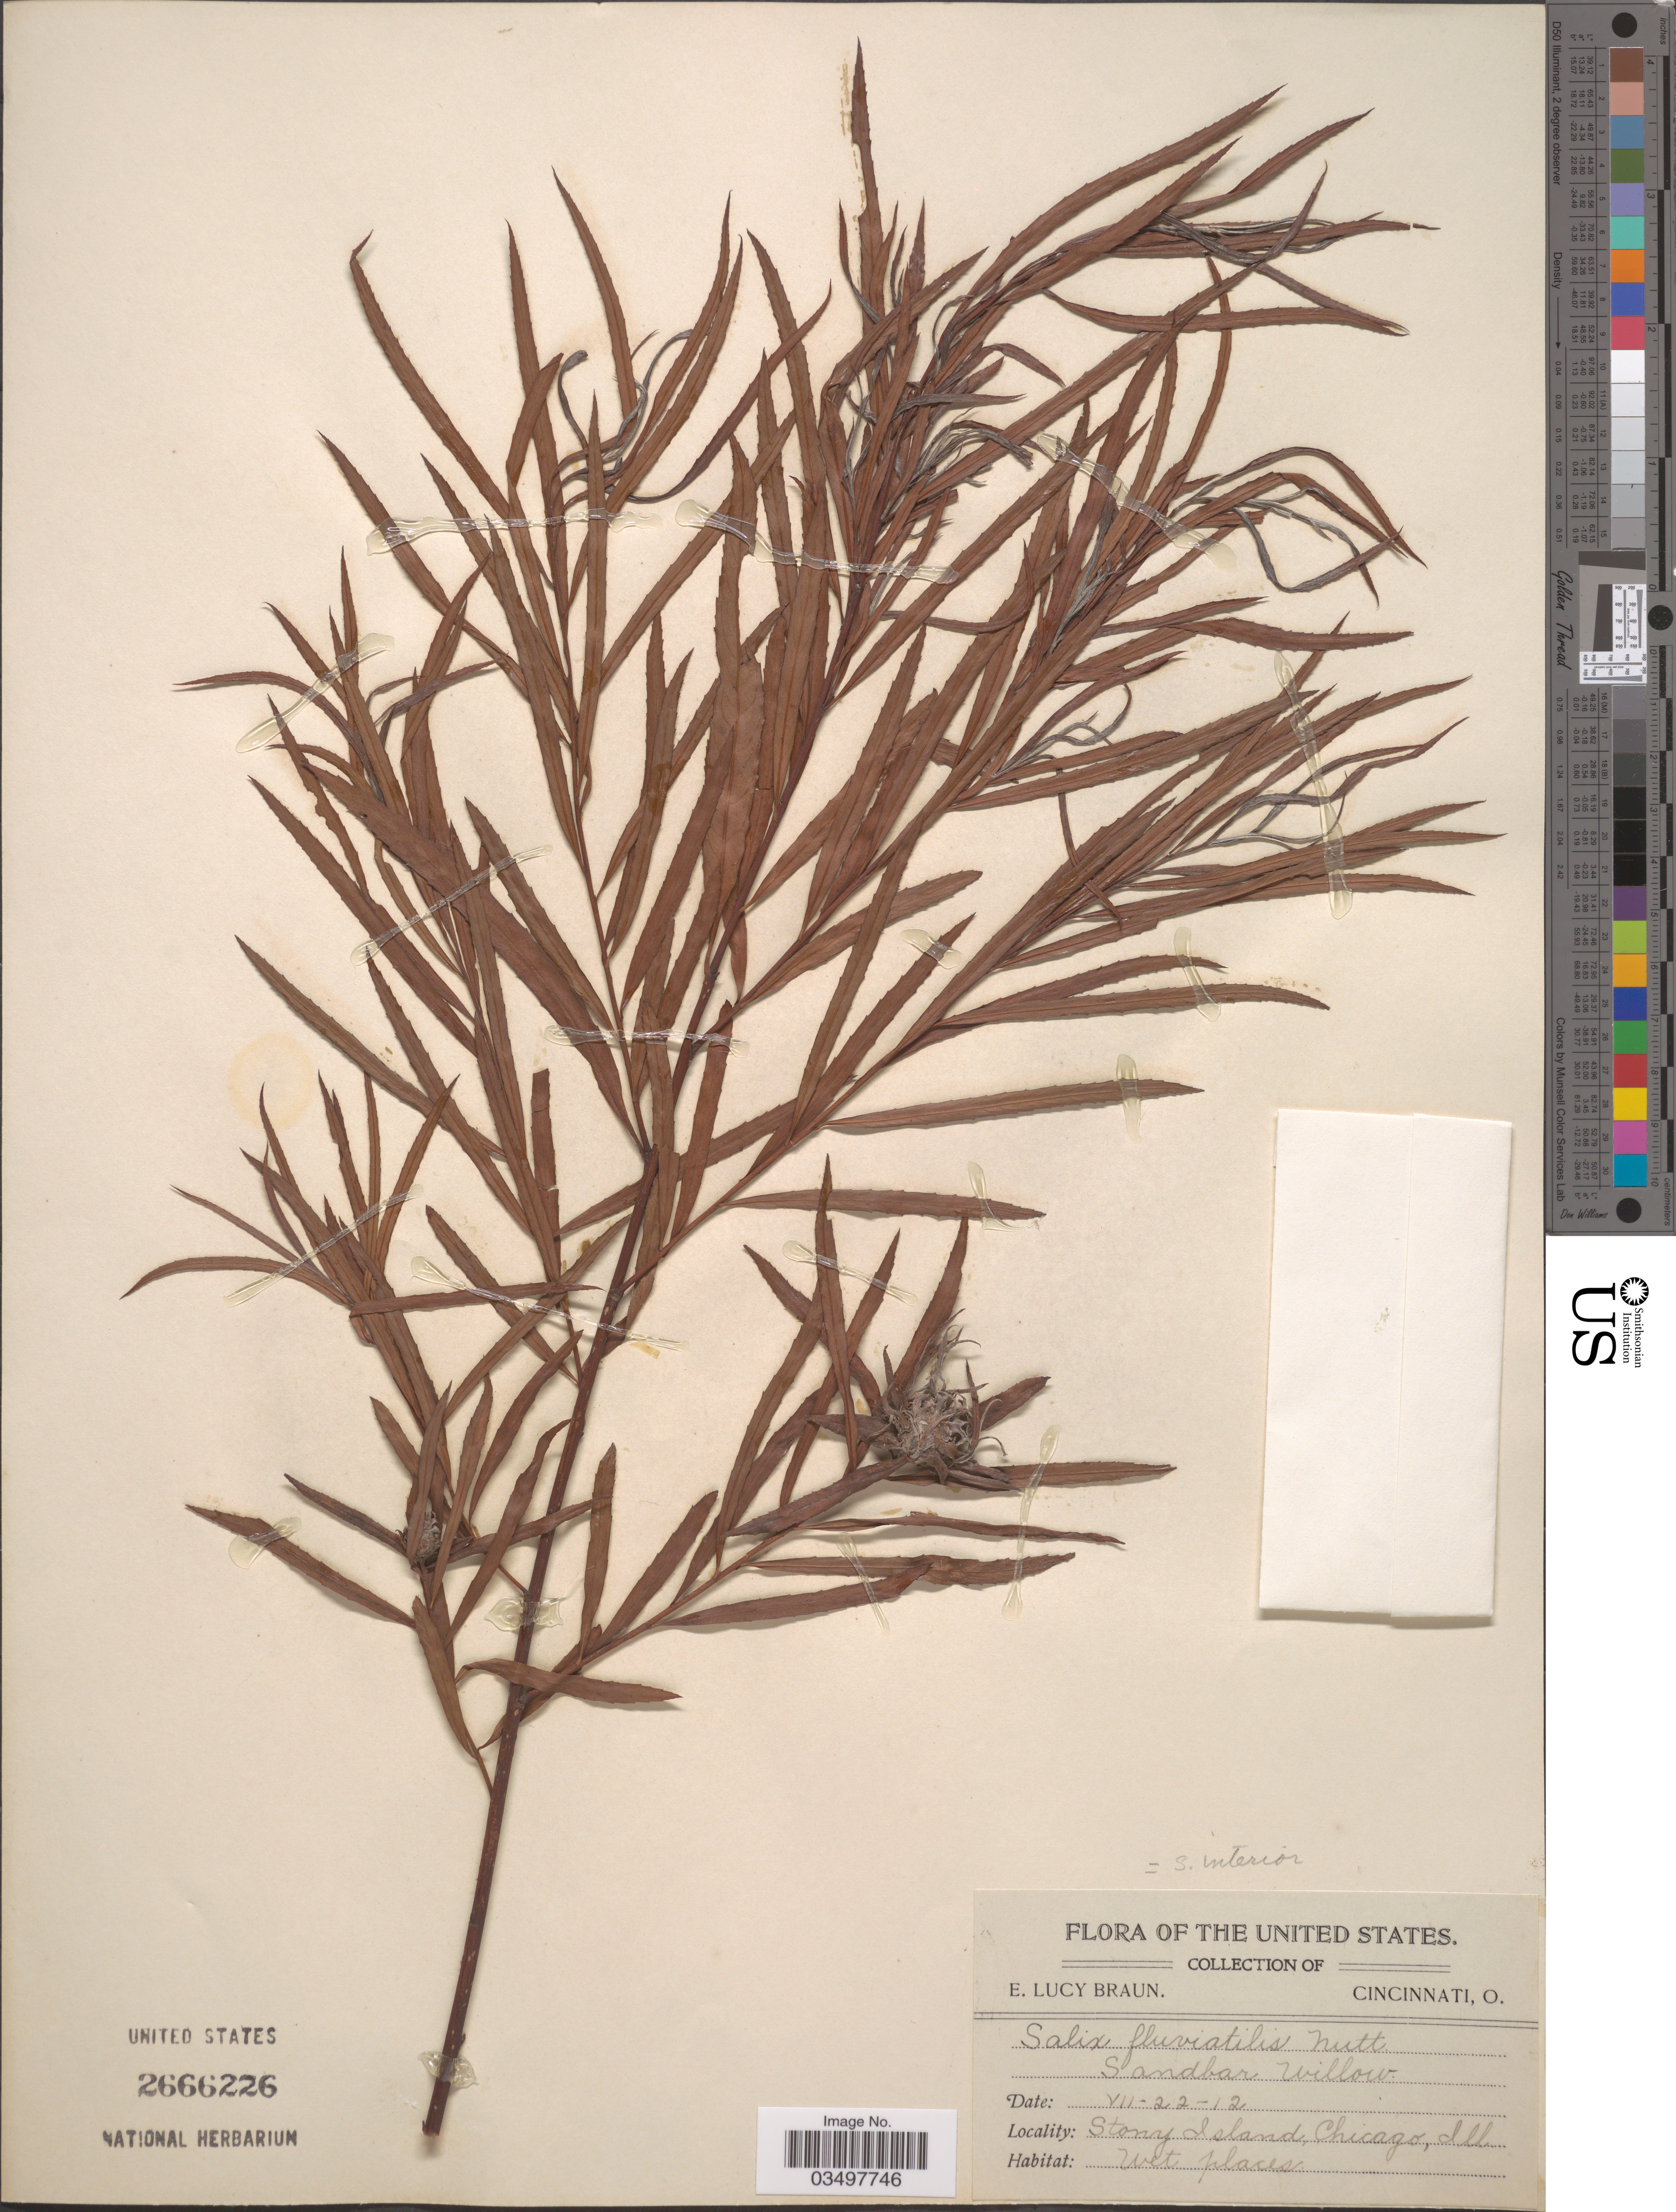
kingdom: Plantae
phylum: Tracheophyta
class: Magnoliopsida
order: Malpighiales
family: Salicaceae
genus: Salix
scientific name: Salix interior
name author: Rowlee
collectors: E. L. Braun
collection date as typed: Transcribed d/m/y: 22/7/12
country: United States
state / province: Illinois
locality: Stony Island, Chicago.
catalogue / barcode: US 2666226